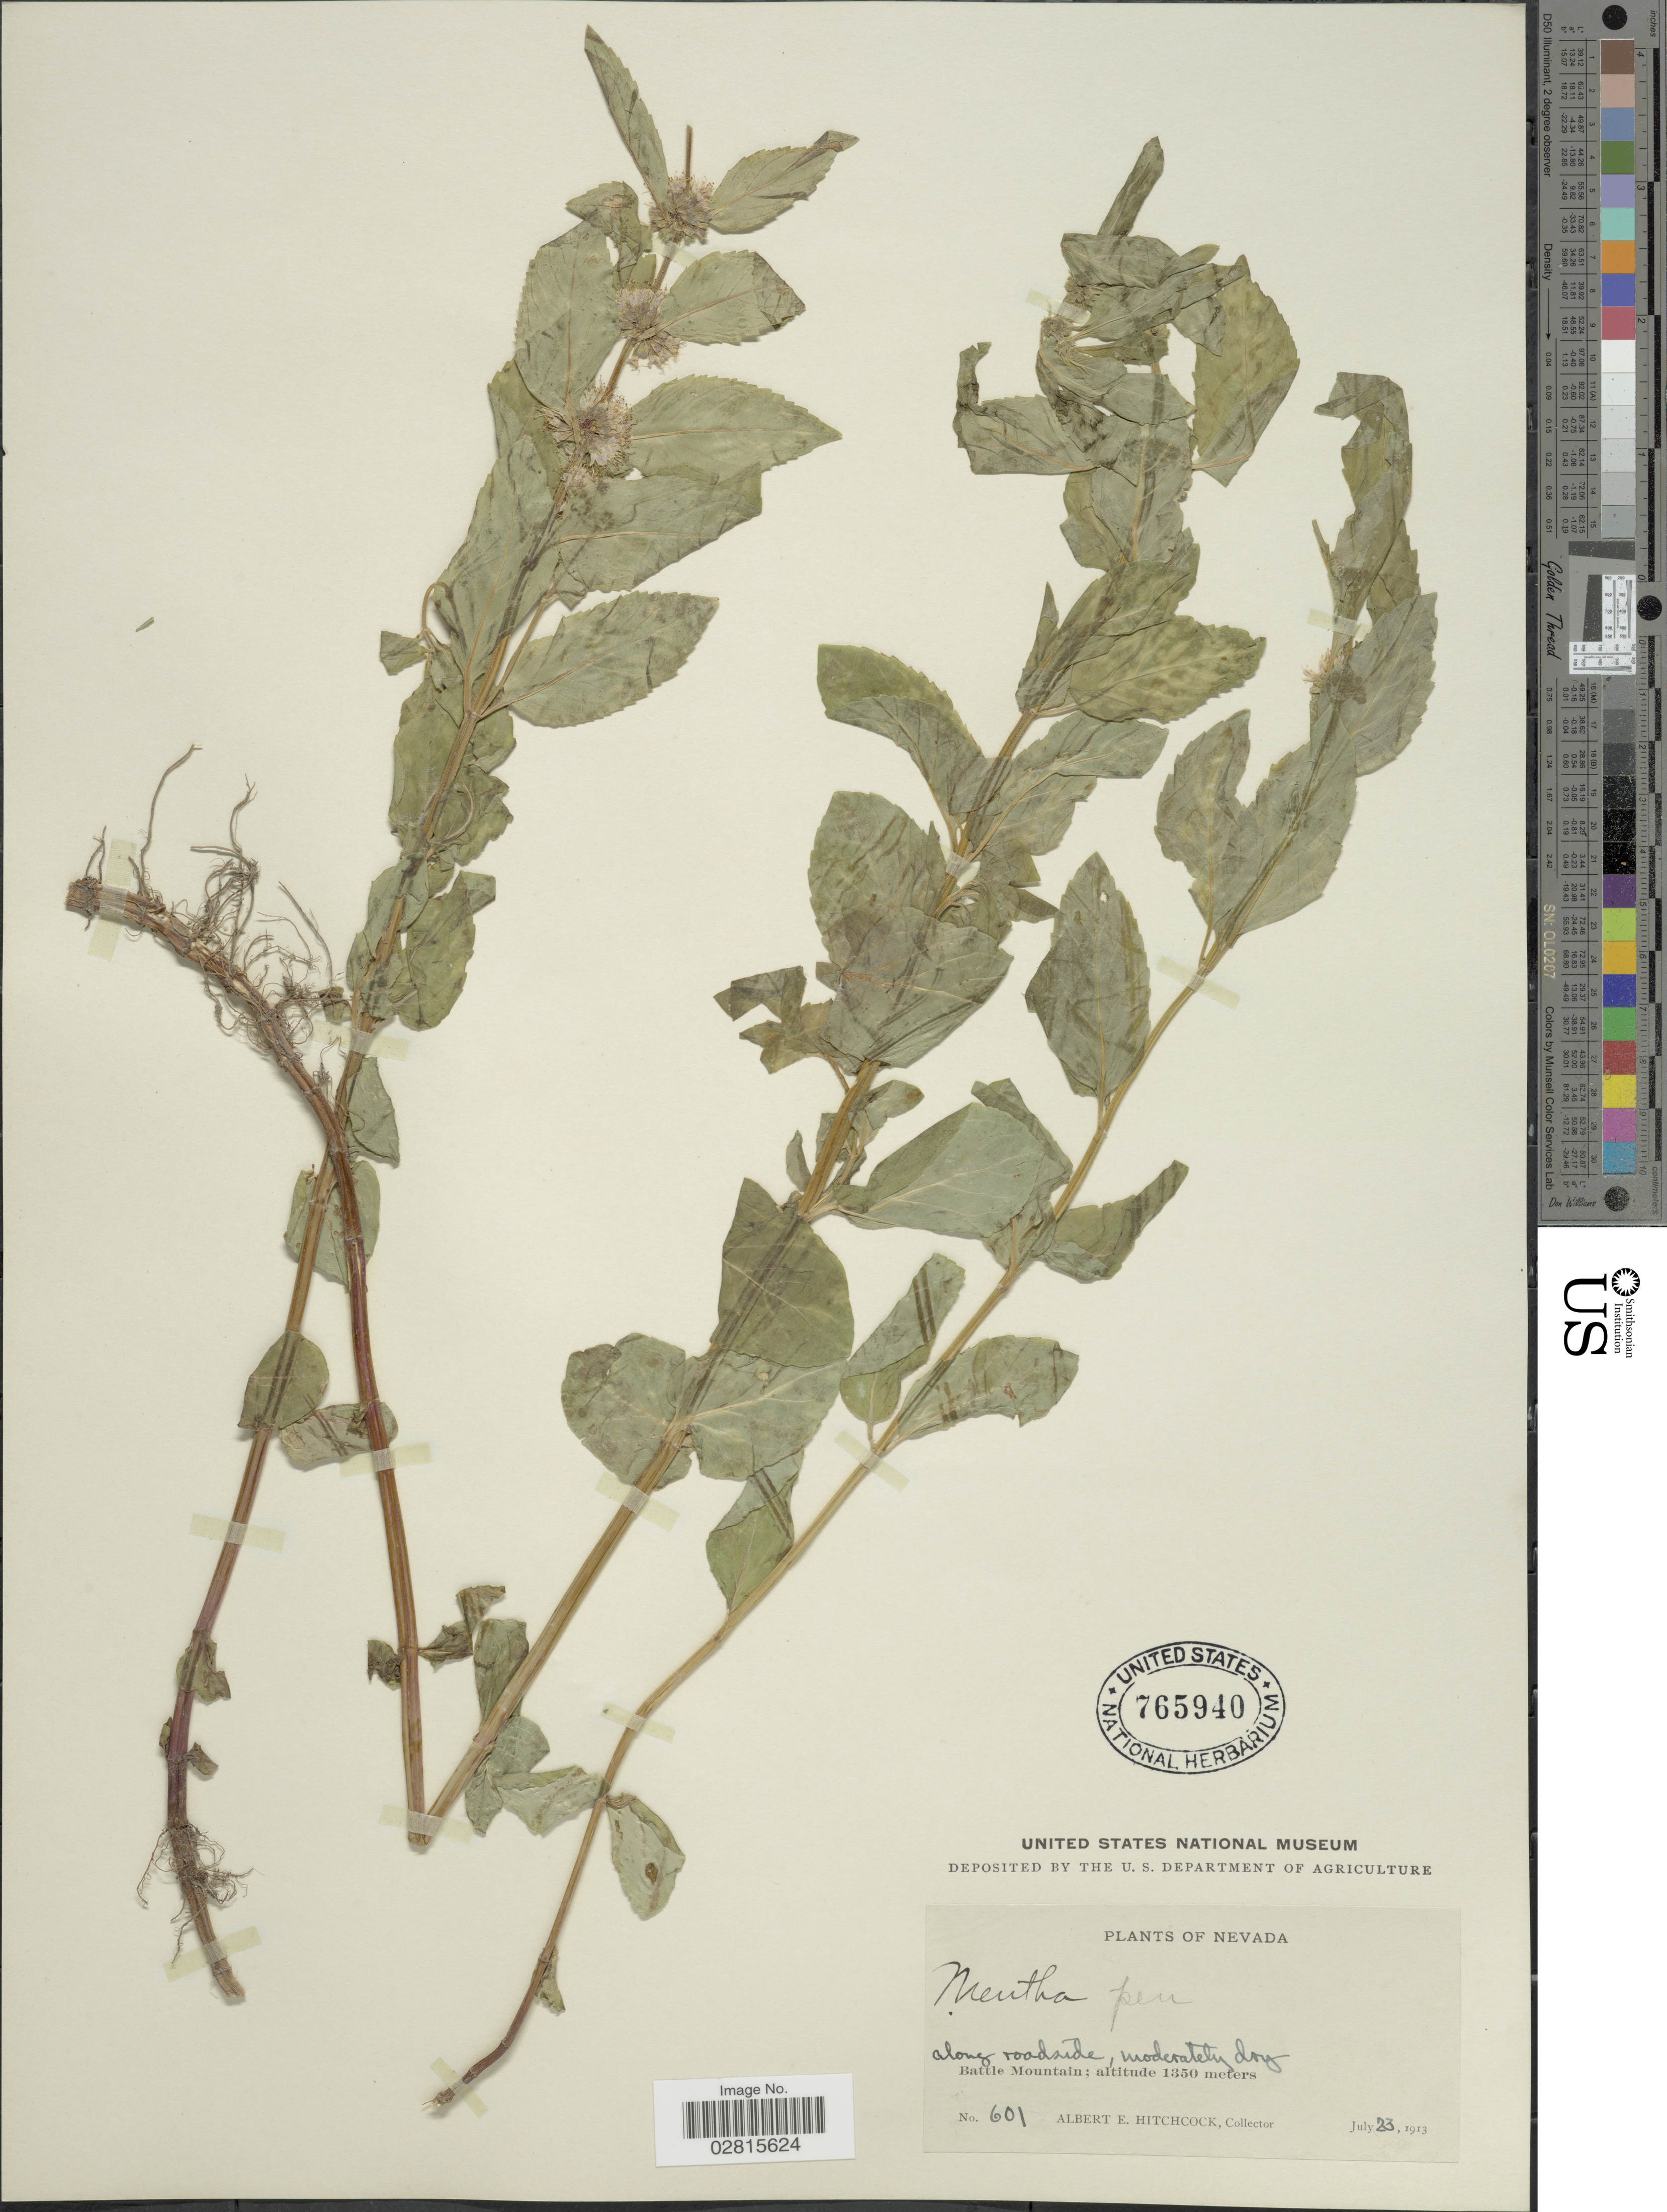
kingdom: Plantae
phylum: Tracheophyta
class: Magnoliopsida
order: Lamiales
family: Lamiaceae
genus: Mentha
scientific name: Mentha penardii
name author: (Briq.) Rydb.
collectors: A. Hitchcock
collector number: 601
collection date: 1913-07-23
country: United States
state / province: Nevada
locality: Battle Mountain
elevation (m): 1350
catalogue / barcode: US 765940